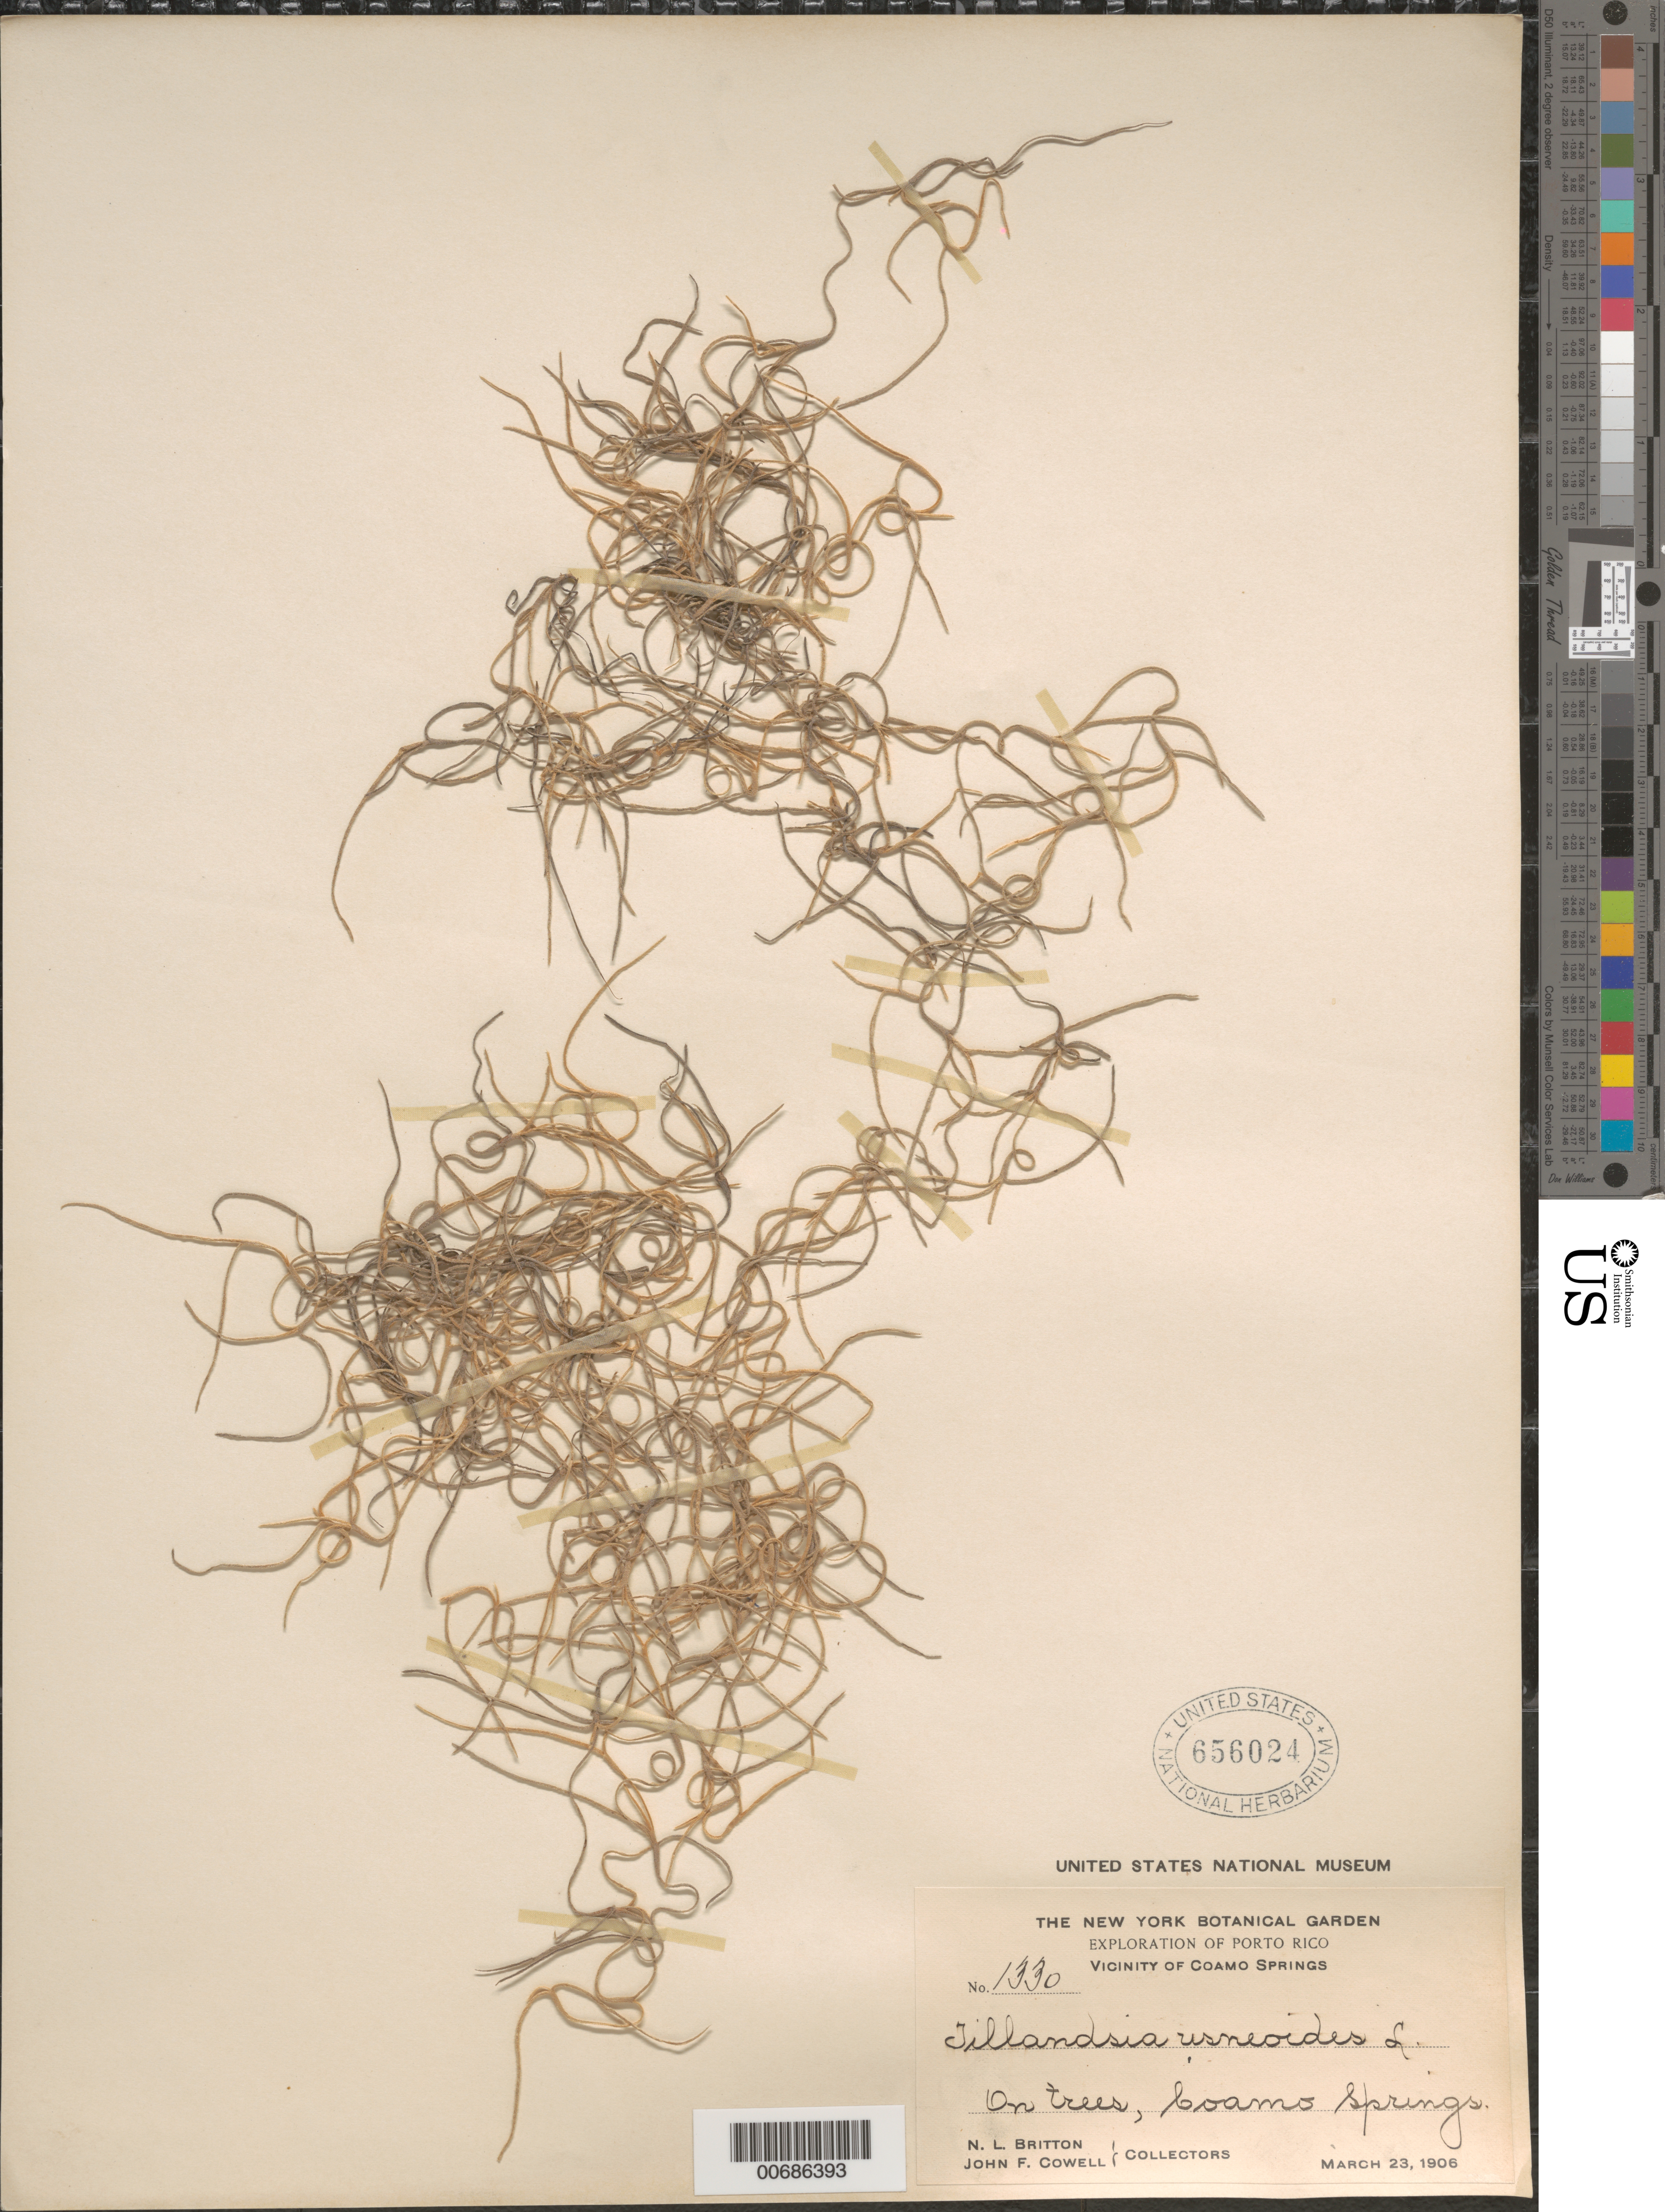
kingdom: Plantae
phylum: Tracheophyta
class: Liliopsida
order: Poales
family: Bromeliaceae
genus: Tillandsia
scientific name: Tillandsia usneoides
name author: (L.) L.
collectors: N. Britton & J. F. Cowell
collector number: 1330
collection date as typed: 23 Mar 1906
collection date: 1906-03-23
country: Puerto Rico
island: Greater Antilles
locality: Coamo Springs, vic of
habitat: on trees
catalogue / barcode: US 656024